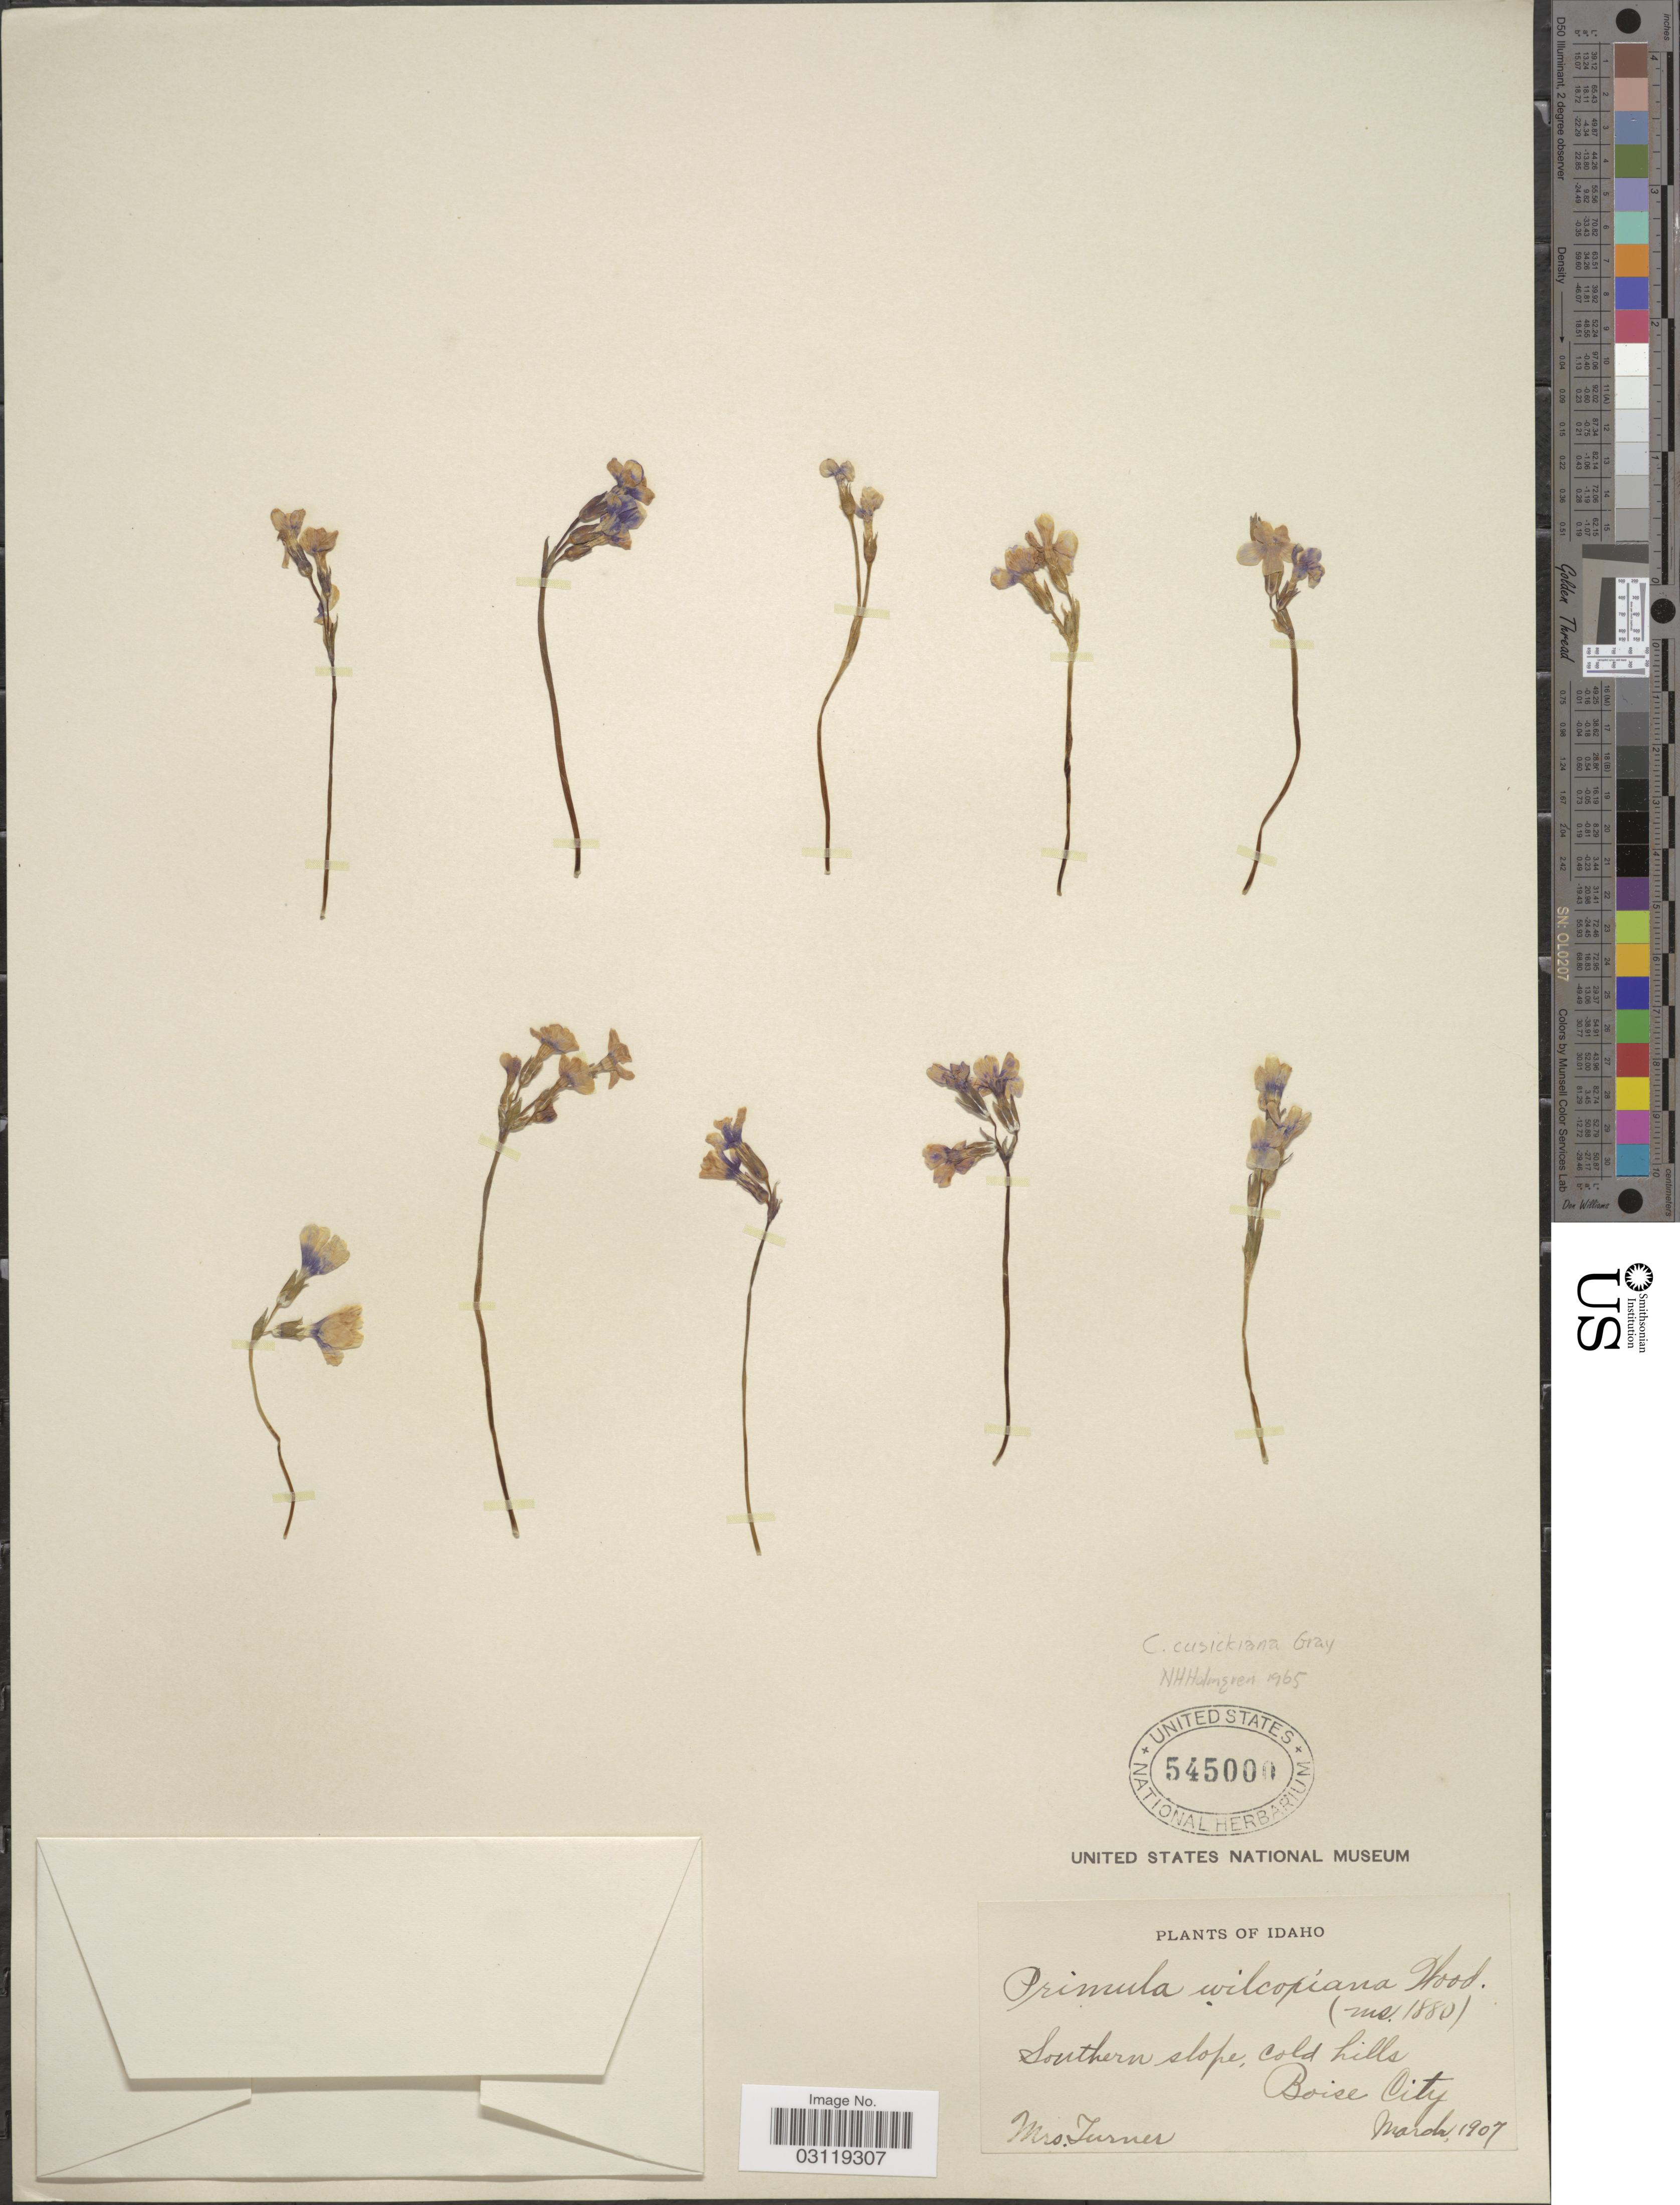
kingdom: Plantae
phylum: Tracheophyta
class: Magnoliopsida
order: Ericales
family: Primulaceae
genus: Primula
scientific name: Primula cusickiana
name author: (A. Gray) A. Gray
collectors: Turner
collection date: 1907-03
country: United States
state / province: Idaho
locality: Southern slope, Cold hill, Boise City.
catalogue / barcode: US 545000